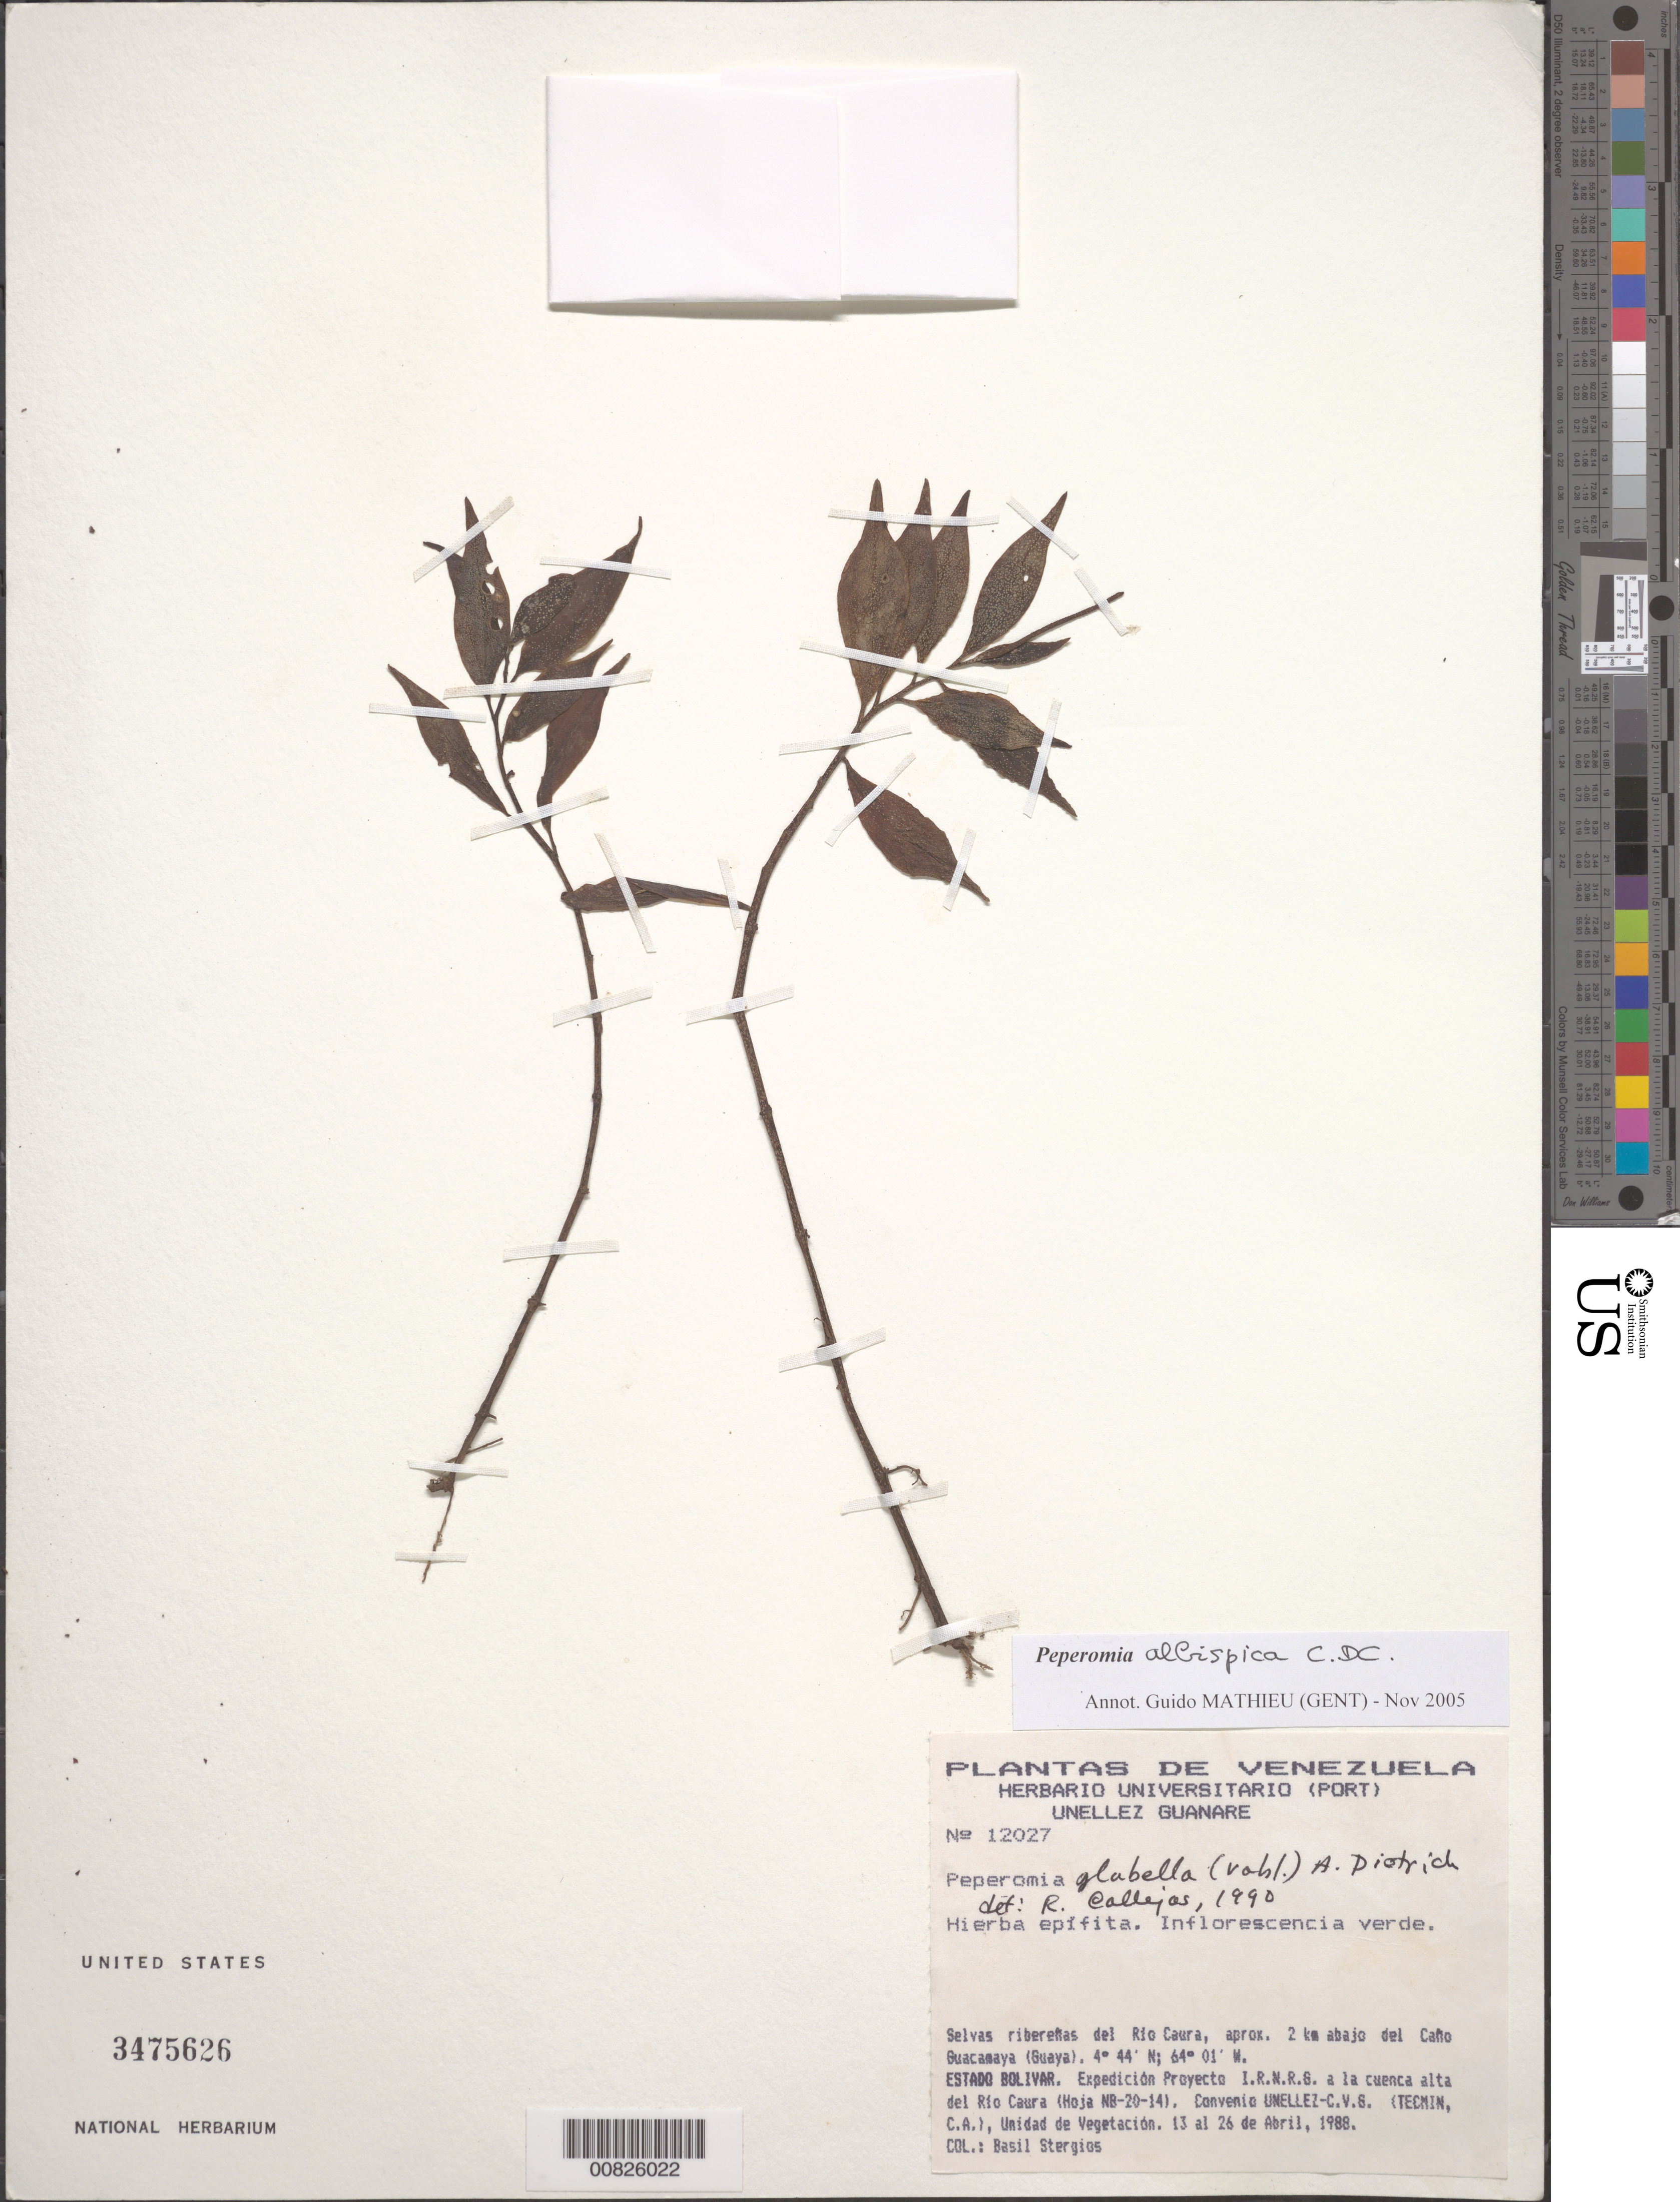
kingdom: Plantae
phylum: Tracheophyta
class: Magnoliopsida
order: Piperales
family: Piperaceae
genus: Peperomia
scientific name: Peperomia albispica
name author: C. DC.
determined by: Mathieu, Guido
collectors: B. G. Stergios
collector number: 12027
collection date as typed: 13-Apr-88 to 26-Apr-88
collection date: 1988-04-13/1988-04-26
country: Venezuela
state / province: Bolívar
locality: Río Caura, 2 km del Caño Guacamaya (Guaya)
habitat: Selvas riberenas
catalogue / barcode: US 3475626